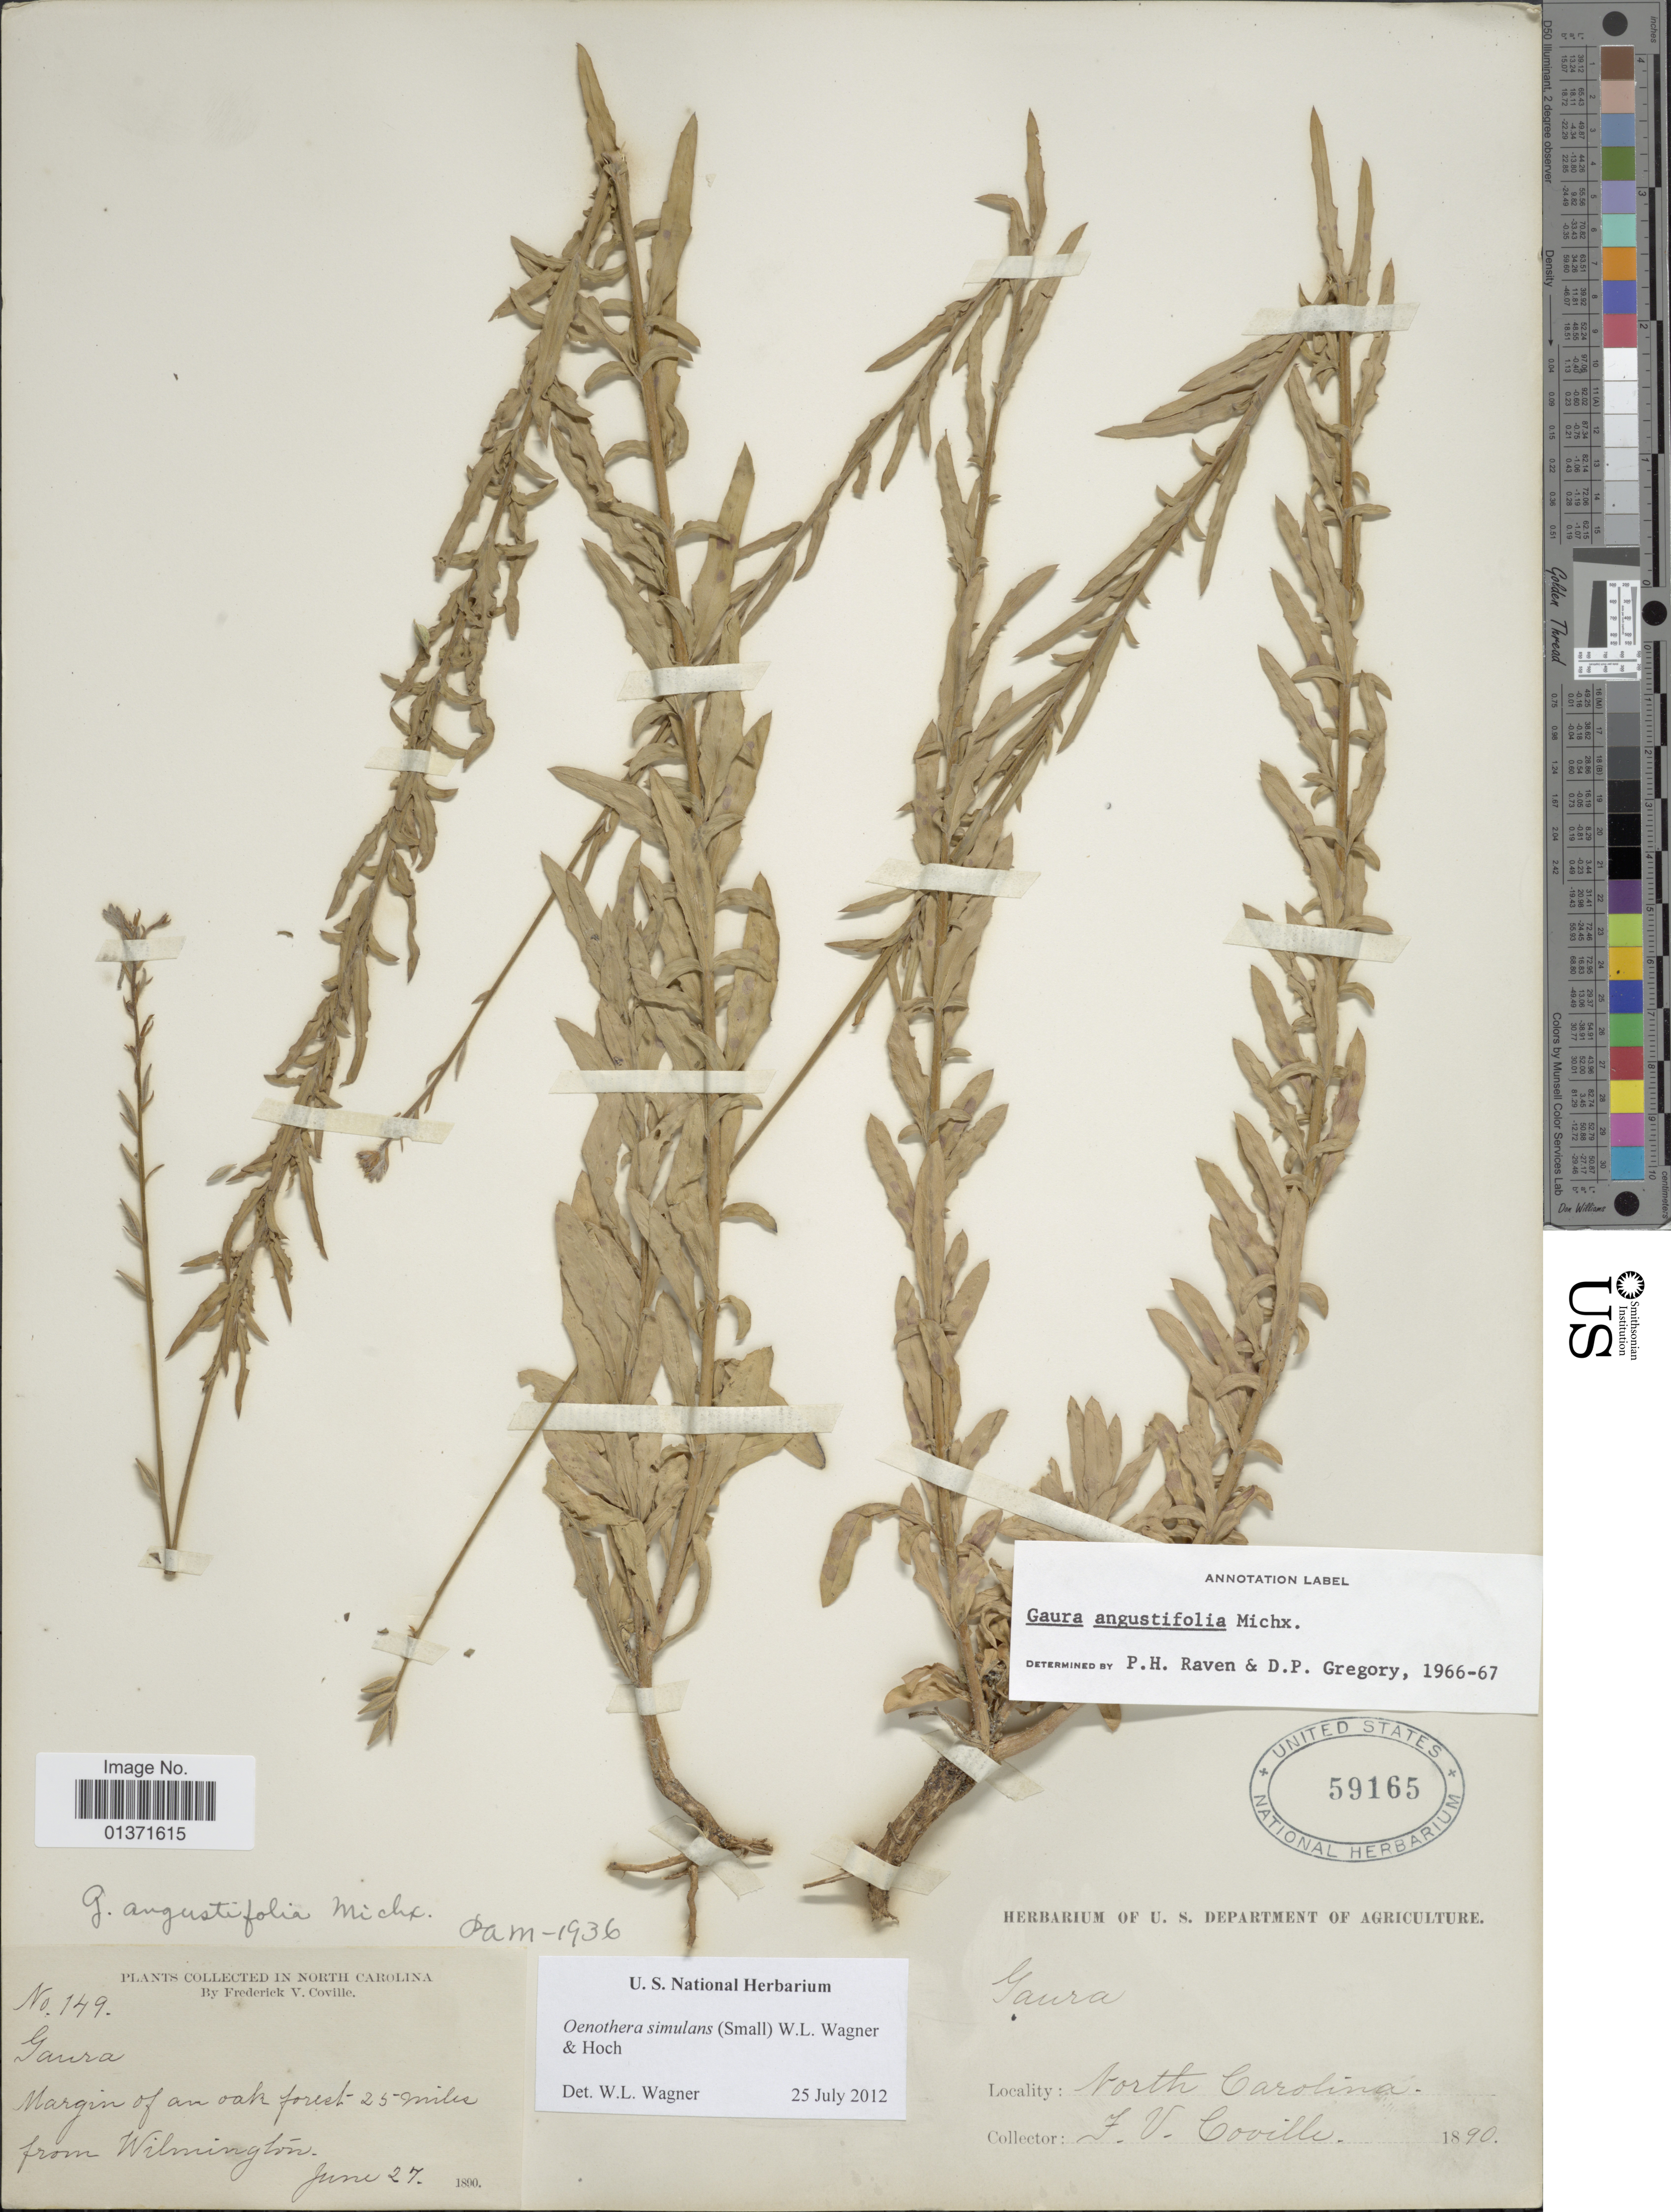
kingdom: Plantae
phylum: Tracheophyta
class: Magnoliopsida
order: Myrtales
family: Onagraceae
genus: Oenothera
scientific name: Oenothera simulans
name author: Michx.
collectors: F. V. Coville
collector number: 149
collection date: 1890-06-27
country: United States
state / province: North Carolina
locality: Margin of an oak forest 25 miles from Wilmington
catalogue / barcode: US 59165